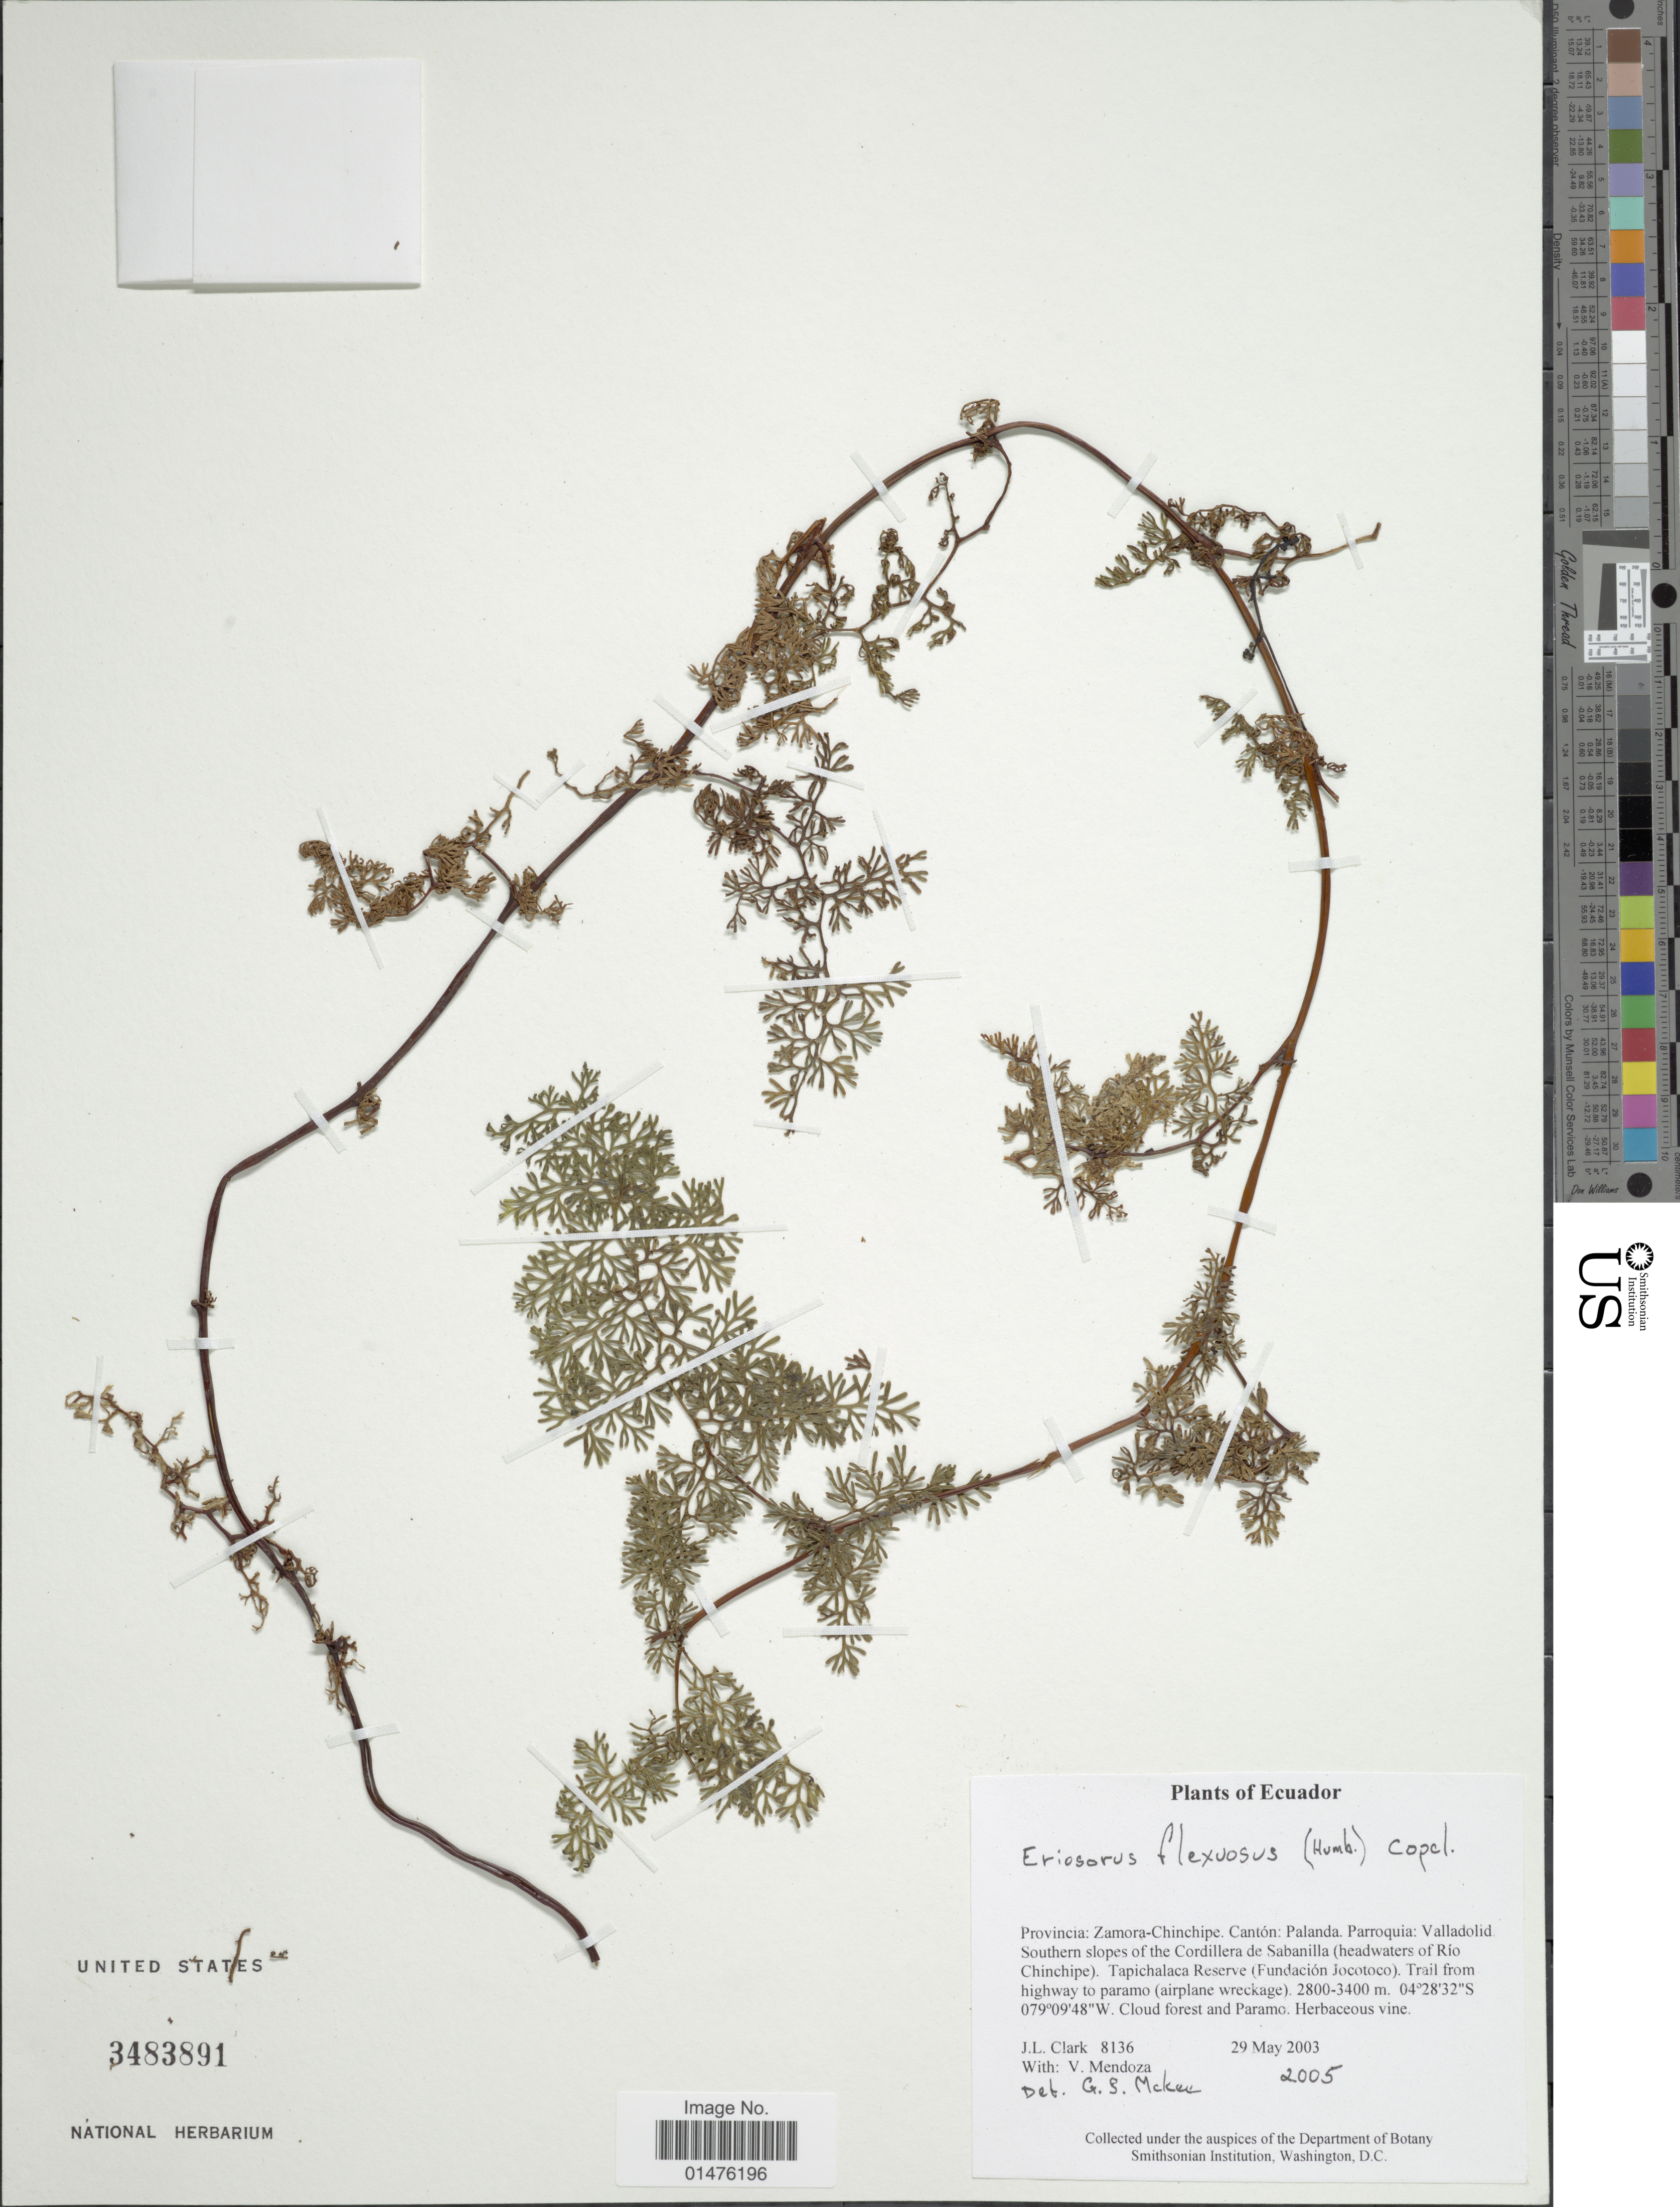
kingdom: Plantae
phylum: Tracheophyta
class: Polypodiopsida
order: Polypodiales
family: Pteridaceae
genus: Jamesonia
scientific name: Jamesonia flexuosa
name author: (Humb. & Bonpl.) Christenh.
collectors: J. L. Clark & V. Mendoza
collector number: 8136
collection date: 2003-05-29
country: Ecuador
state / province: Zamora-Chinchipe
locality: Cantón: Palanda. Parroquia: Valladolid Southern slopes of the Cordillera de Sabanilla (headwaters of Rio Chinchipe. Tapichalaca (Fundación Jocotoco). Trail from highway to paramo (airplane wrekage)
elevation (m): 2800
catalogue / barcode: US 3483891